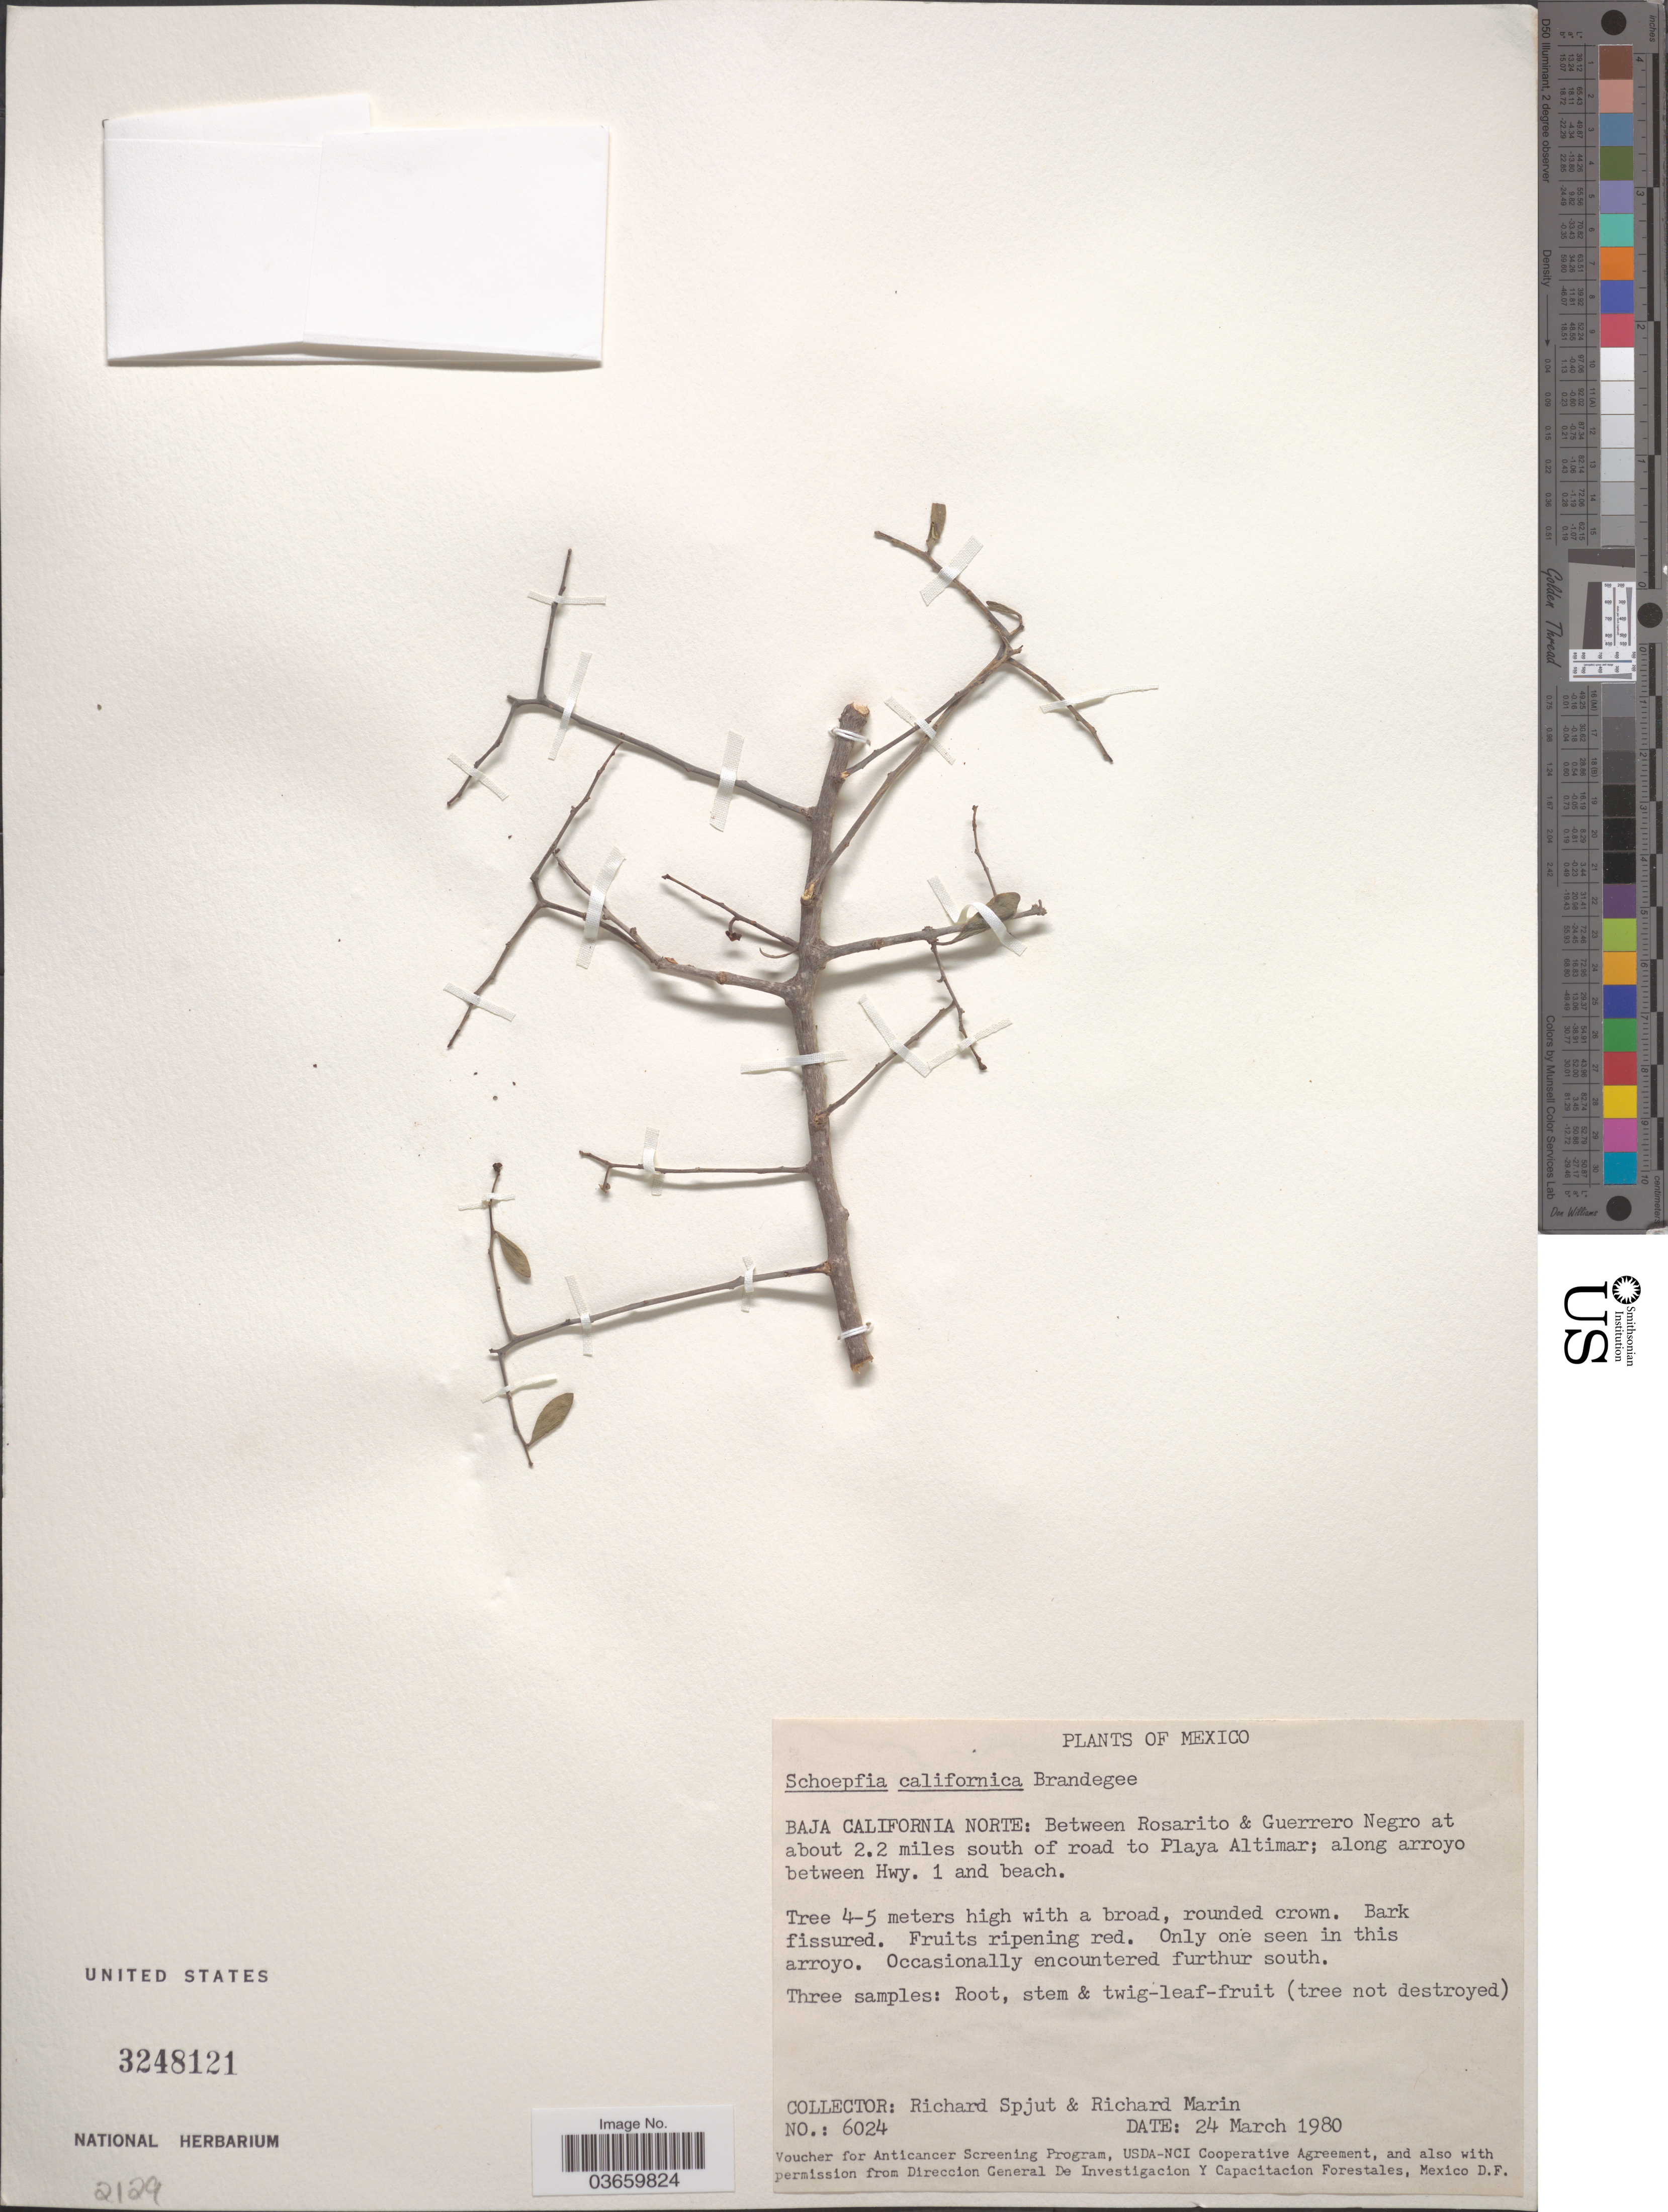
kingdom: Plantae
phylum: Tracheophyta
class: Magnoliopsida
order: Santalales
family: Schoepfiaceae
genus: Schoepfia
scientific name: Schoepfia californica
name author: Brandegee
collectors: R. Spjut & R. Marin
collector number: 6024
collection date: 1980-03-24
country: Mexico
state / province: Baja California Norte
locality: Between Rosarito & Guerrero Negro at about 2.2 miles south of road to Playa Altimar; along arroyo between Hwy. 1 and beach.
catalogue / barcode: US 3248121